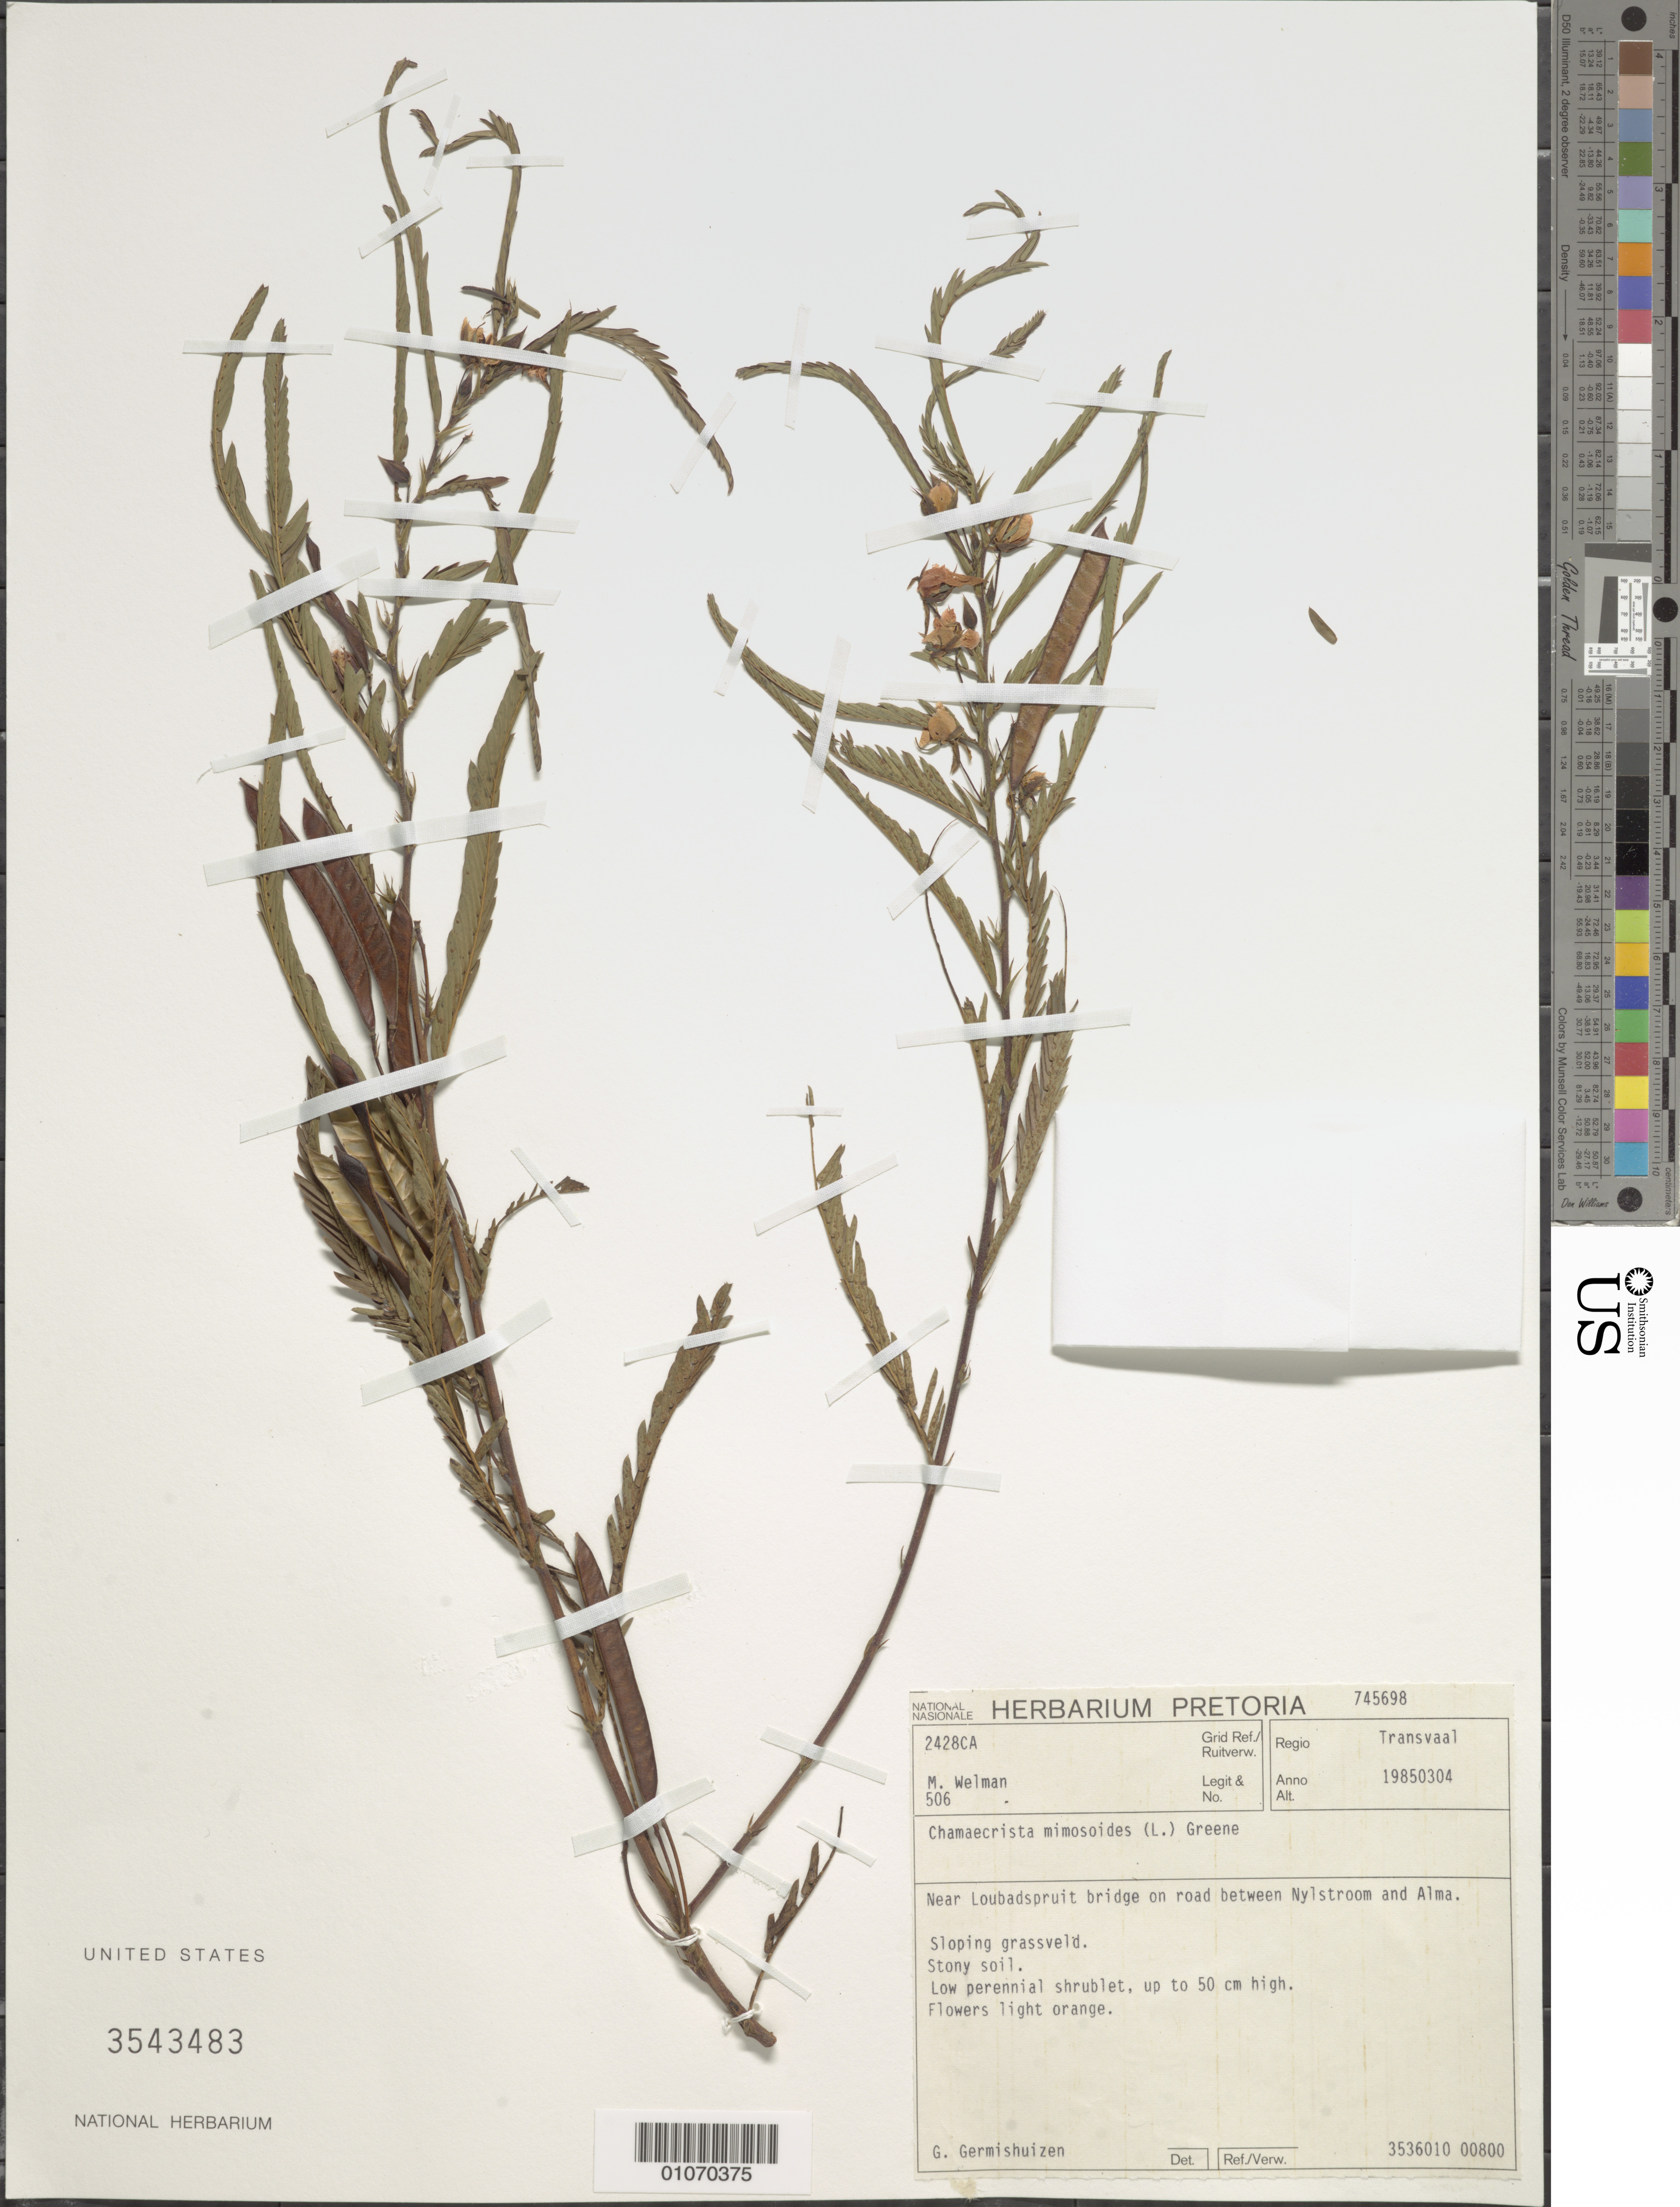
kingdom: Plantae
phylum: Tracheophyta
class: Magnoliopsida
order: Fabales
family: Fabaceae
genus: Chamaecrista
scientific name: Chamaecrista mimosoides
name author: (L.) Greene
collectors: G. Germishuizen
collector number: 506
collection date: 1985-03-04 or 1985-04-03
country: South Africa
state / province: Limpopo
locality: Near Loubadspruit bridge on road between Nylstroom and Alma. Transvaal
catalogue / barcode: US 3543483